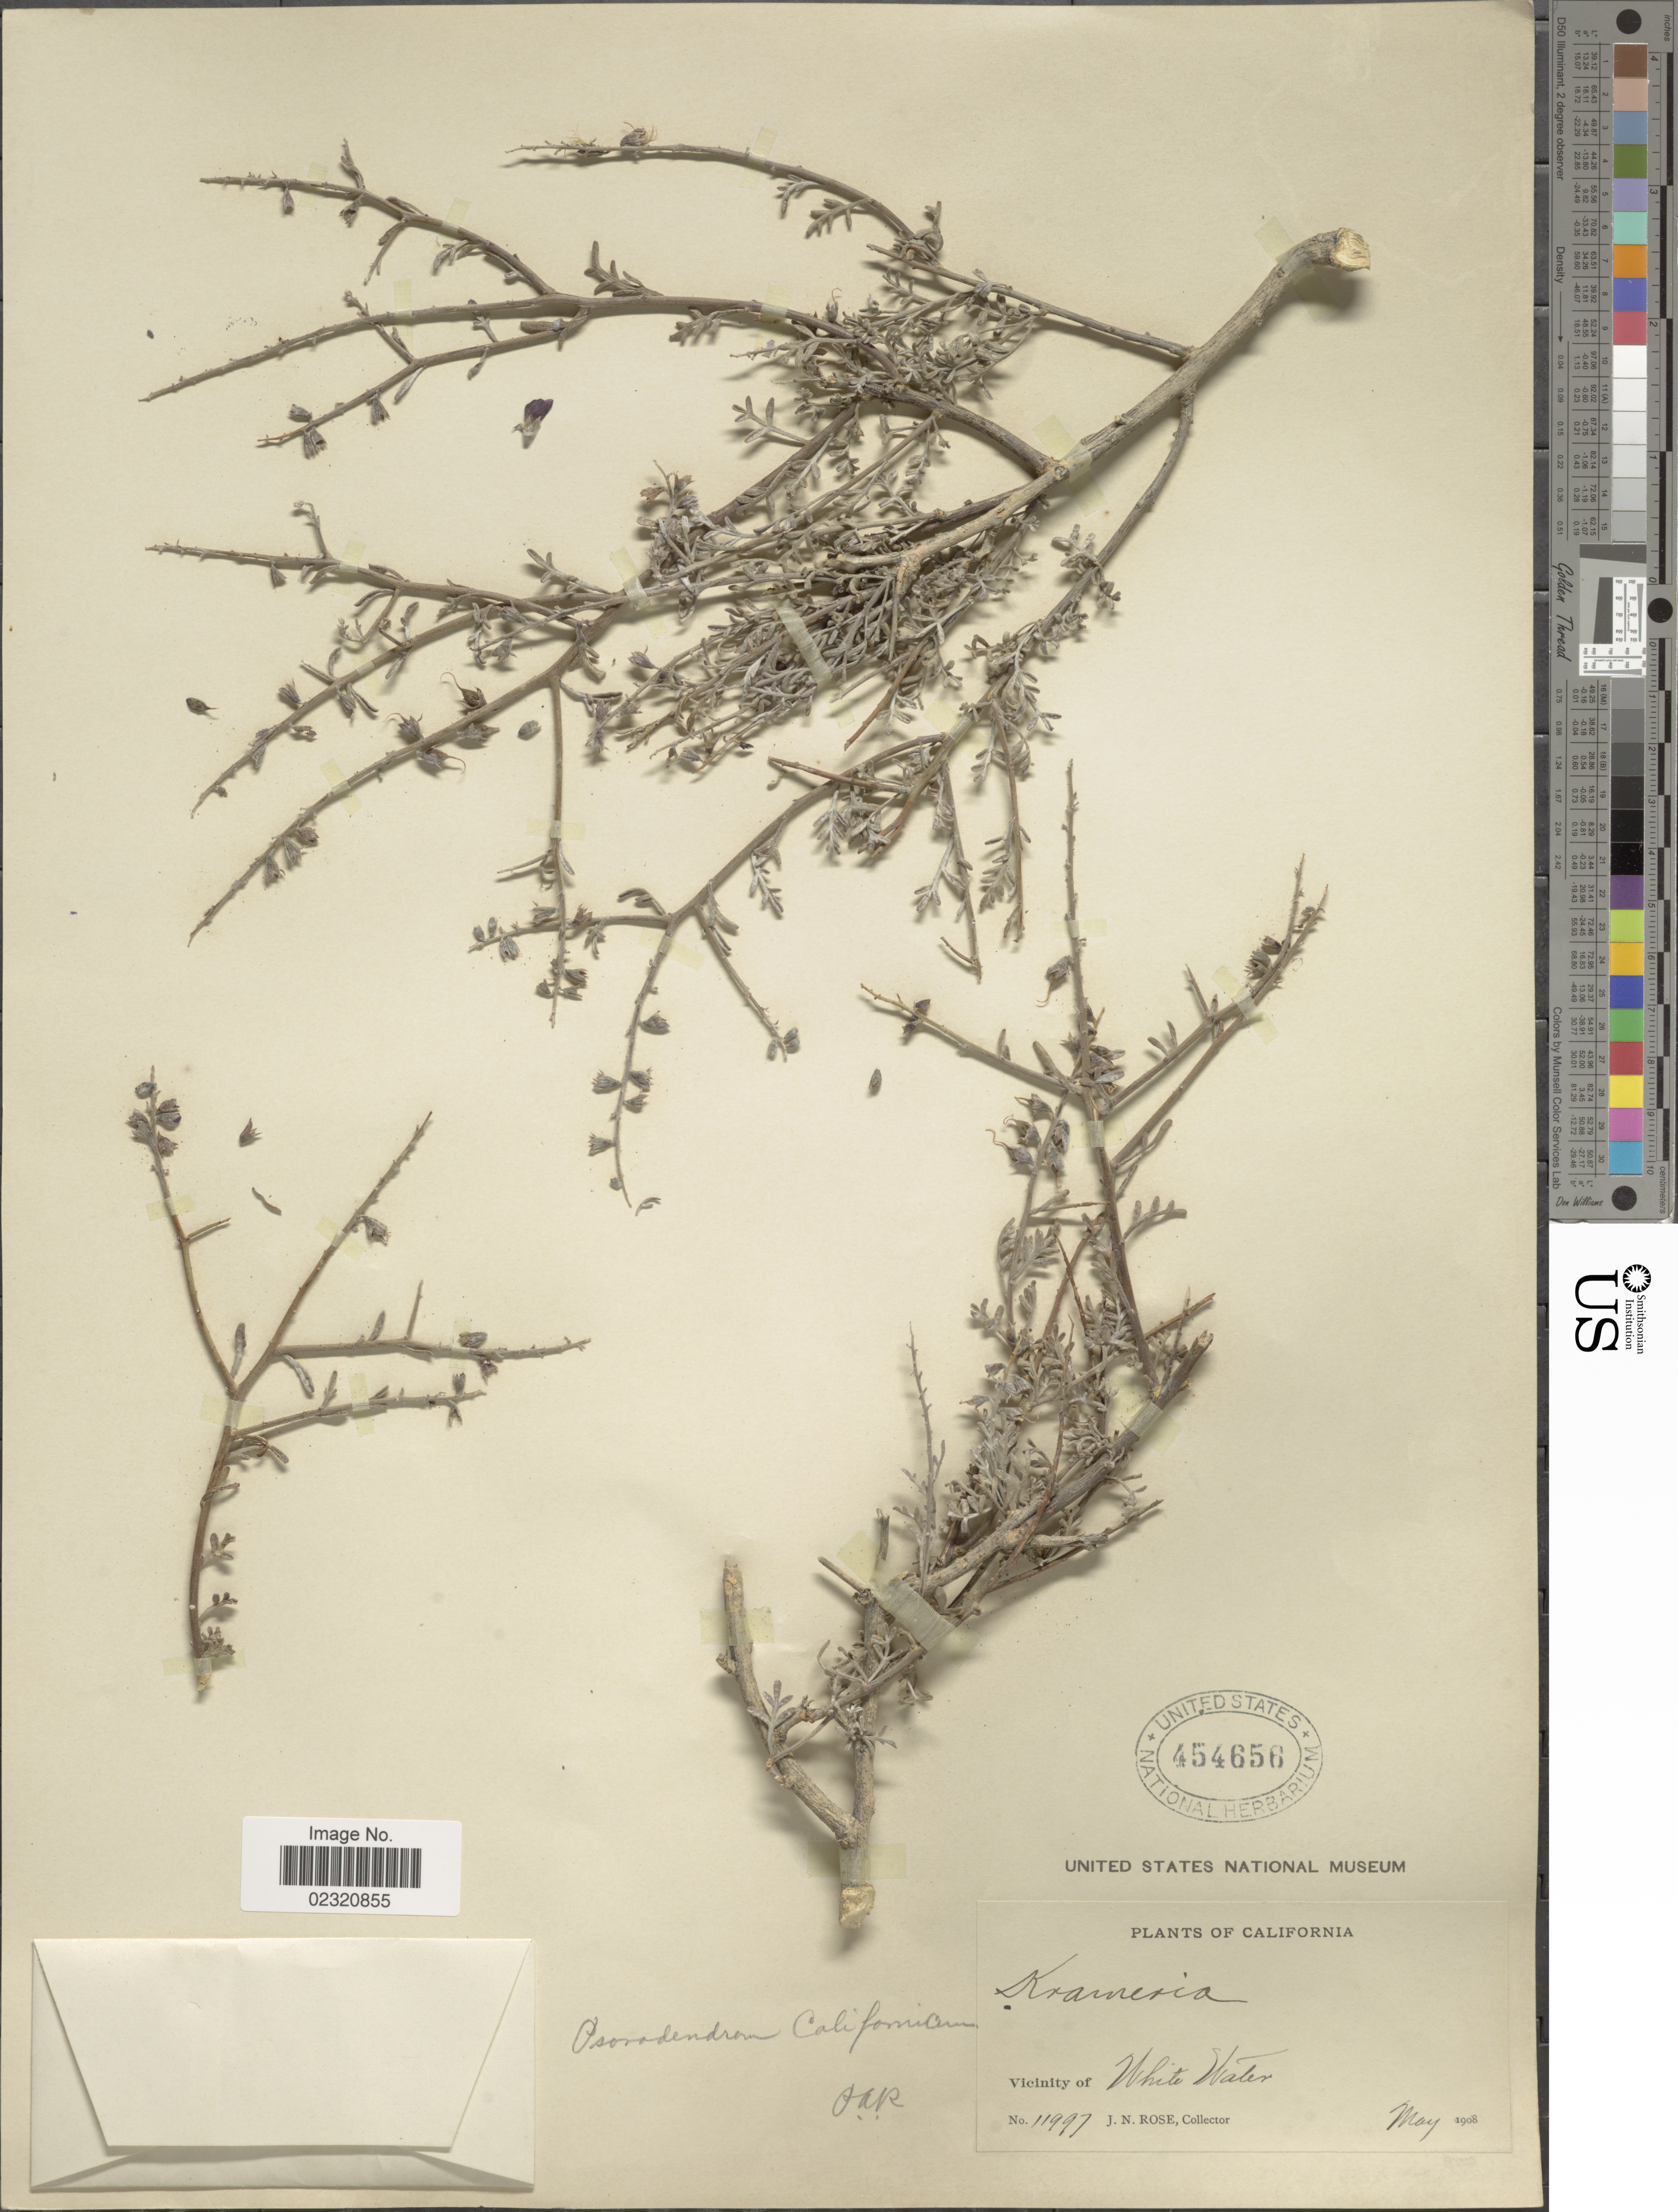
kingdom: Plantae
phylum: Tracheophyta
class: Magnoliopsida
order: Fabales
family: Fabaceae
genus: Psorothamnus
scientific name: Psorothamnus arborescens var. californicus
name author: (S. Watson) D. Sutherl. et al.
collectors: J. N. Rose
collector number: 11997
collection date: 1908-05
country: United States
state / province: California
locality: Vicinity of White Water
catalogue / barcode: US 454656